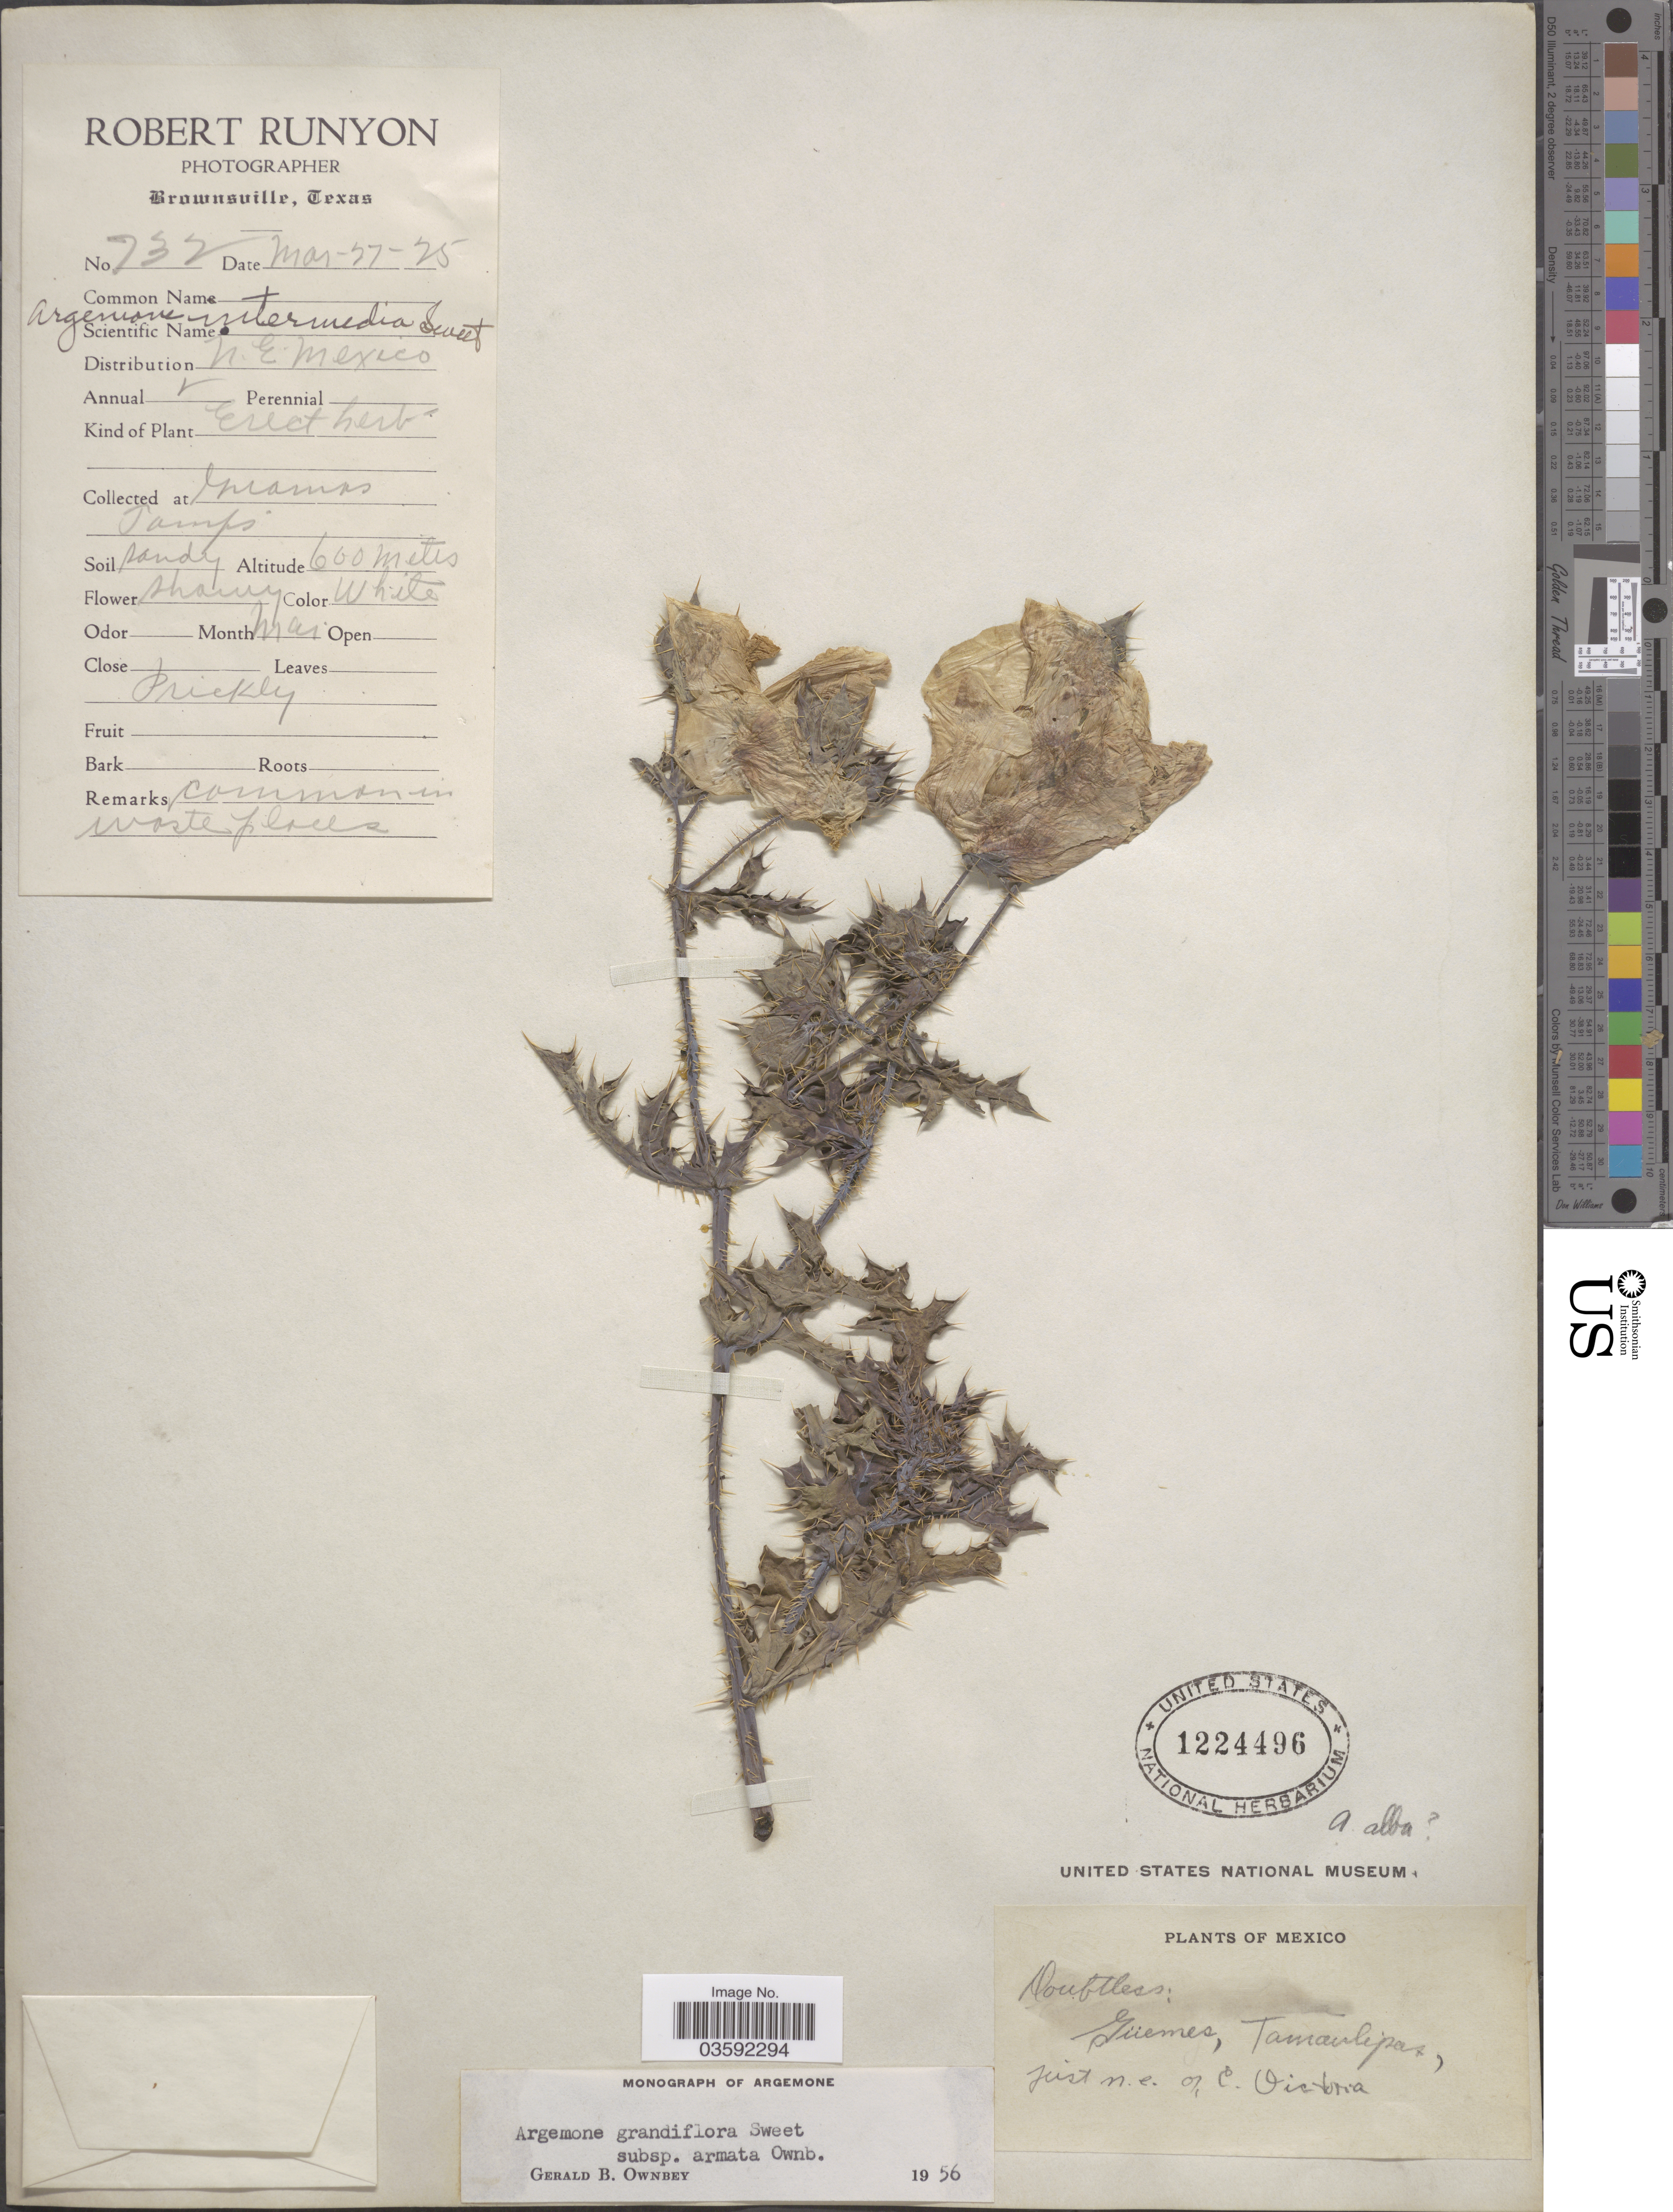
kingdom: Plantae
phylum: Tracheophyta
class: Magnoliopsida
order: Ranunculales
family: Papaveraceae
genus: Argemone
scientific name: Argemone grandiflora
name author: Sweet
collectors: R. Runyon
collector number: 732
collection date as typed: Transcribed d/m/y: 27/5/25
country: Mexico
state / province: Tamaulipas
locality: Güemes, just n.e. of C. Victoria.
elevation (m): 600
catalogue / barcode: US 1224496